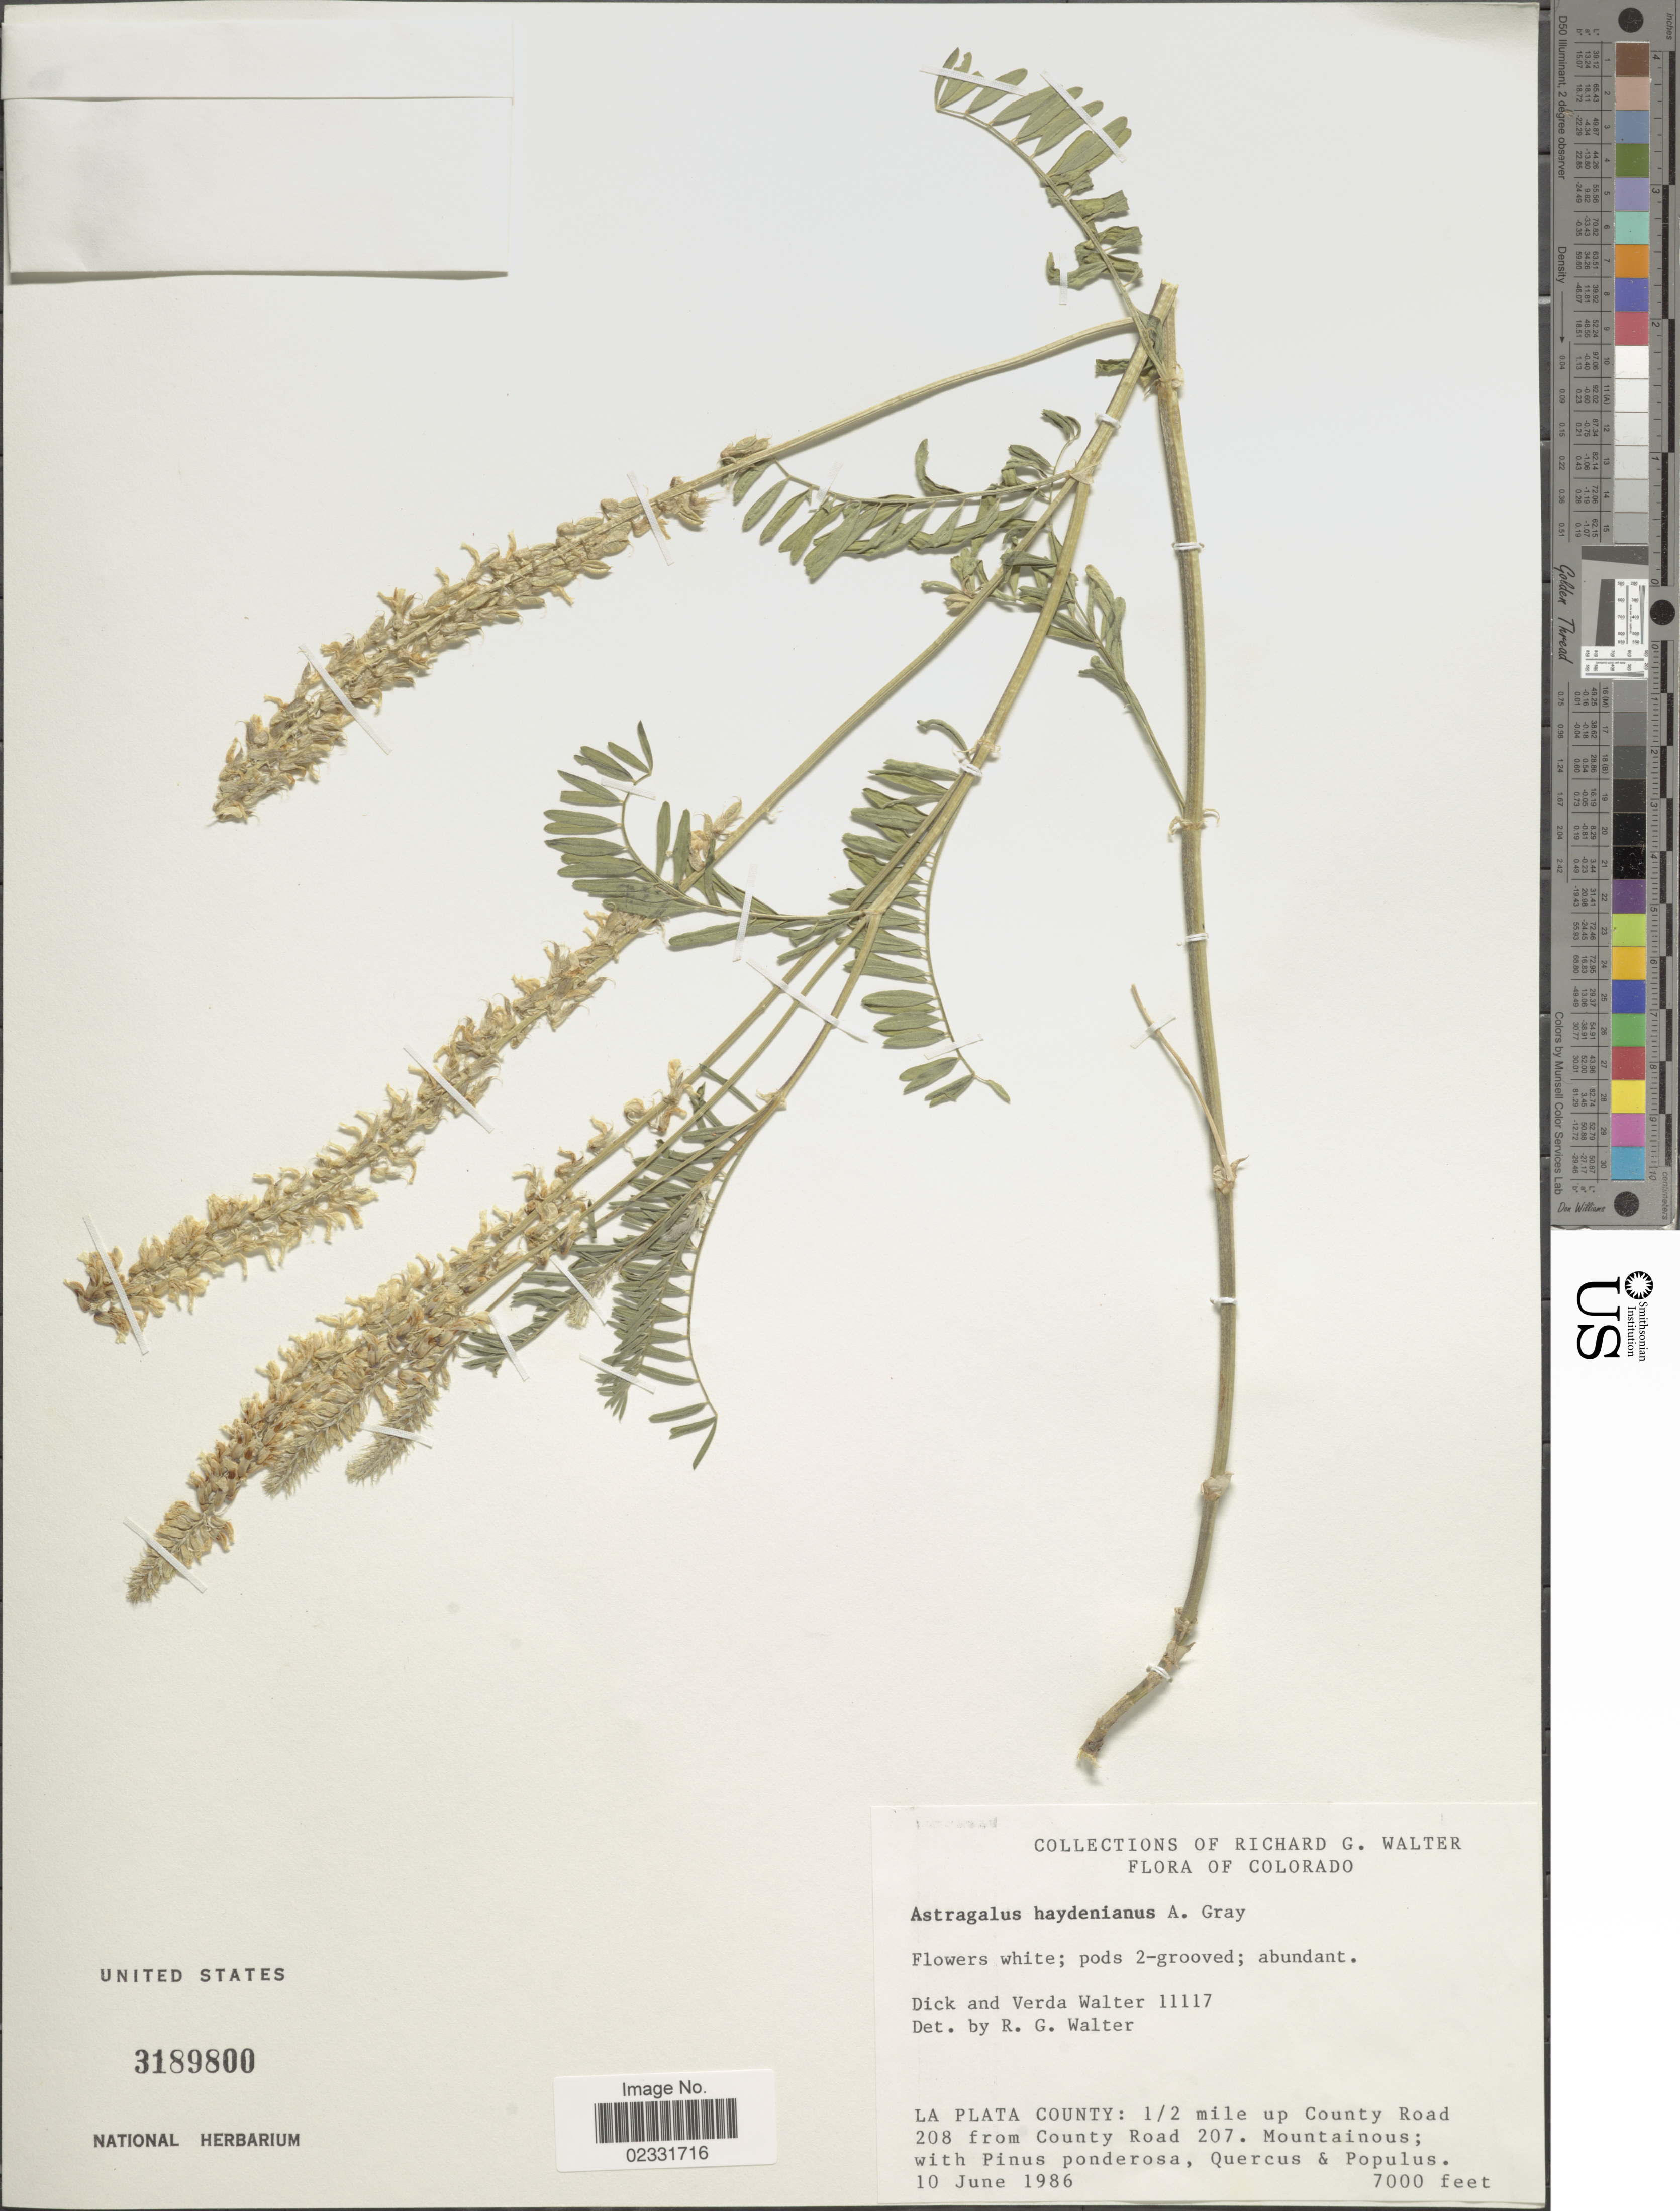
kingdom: Plantae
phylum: Tracheophyta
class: Magnoliopsida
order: Fabales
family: Fabaceae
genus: Astragalus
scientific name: Astragalus haydenianus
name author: A. Gray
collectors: R. Walter, R. Walter & V. Walter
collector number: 11117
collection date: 1986-06-10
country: United States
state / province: Colorado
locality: La Plata County: 1/2 mile up County Road 208 from County Road 207.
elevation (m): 2134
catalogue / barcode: US 3189800